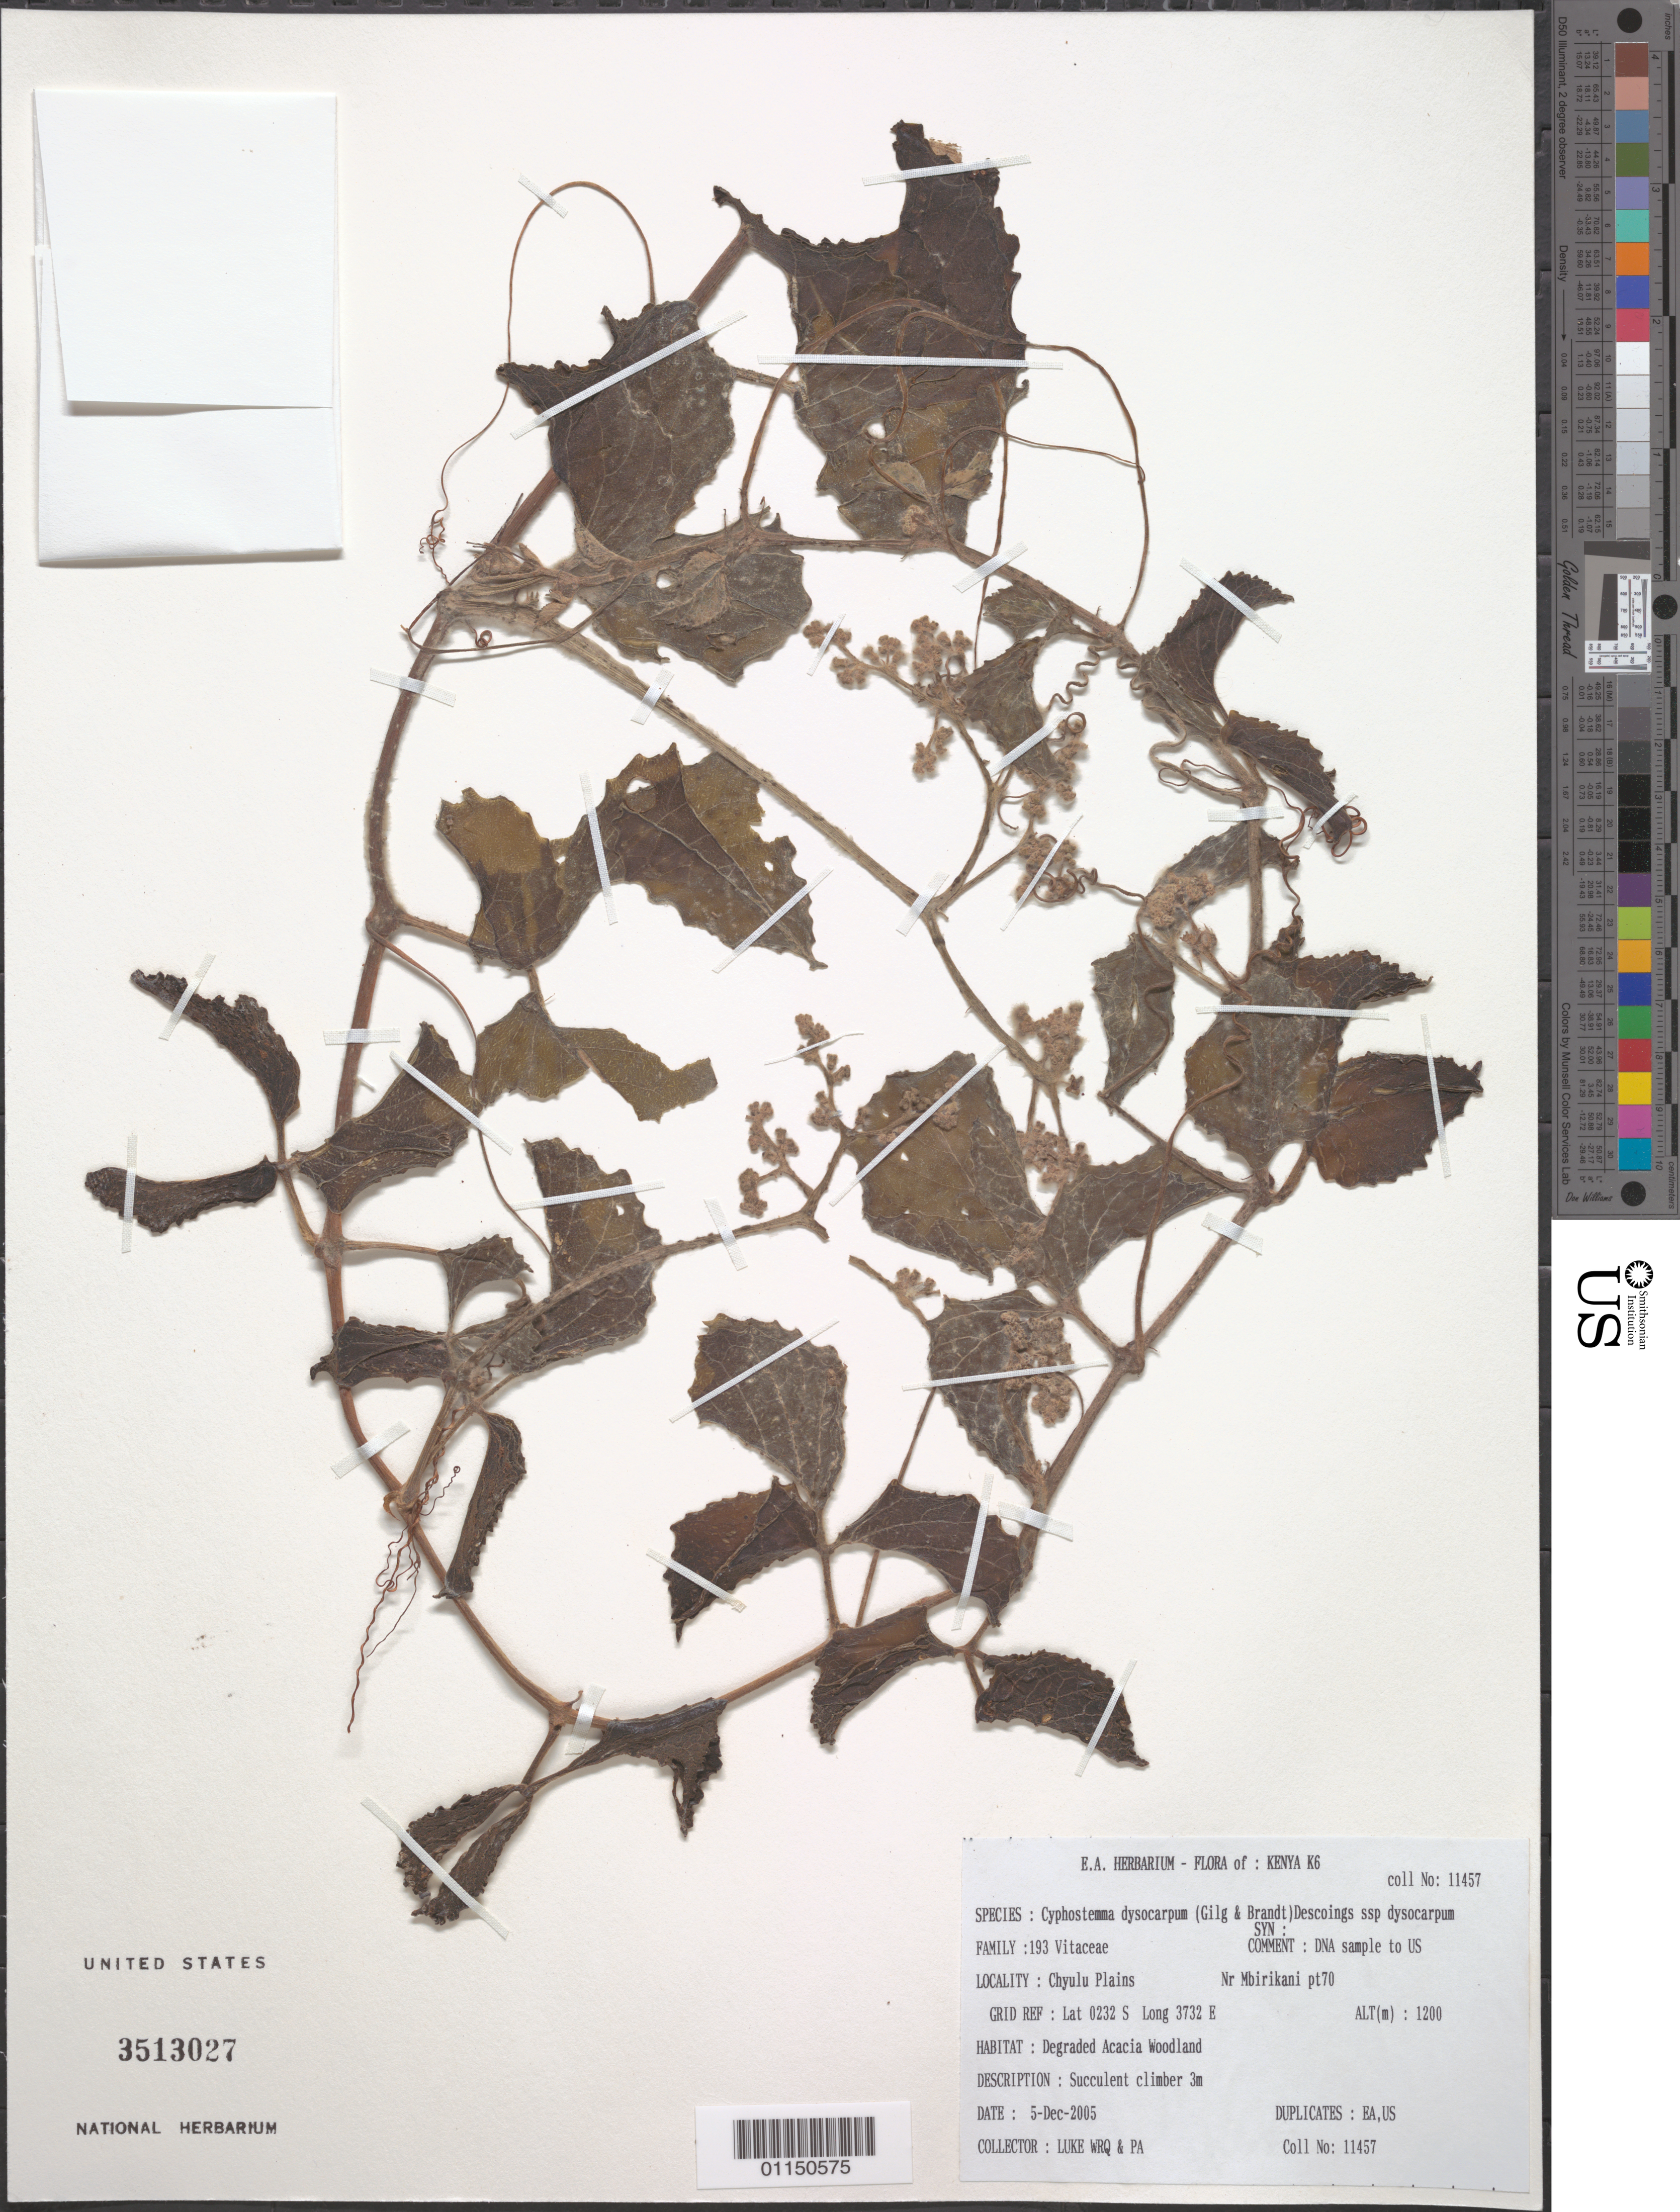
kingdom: Plantae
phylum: Tracheophyta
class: Magnoliopsida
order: Vitales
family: Vitaceae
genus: Cyphostemma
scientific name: Cyphostemma dysocarpum subsp. dysocarpum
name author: (Gilg & Brandt) Desc.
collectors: Q. Luke & P. Luke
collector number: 11457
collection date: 2005-12-05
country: Kenya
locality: Chyulu Plains. N Mbirikani. Pt70.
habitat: Degraded Acacia Woodland. Succulent climber.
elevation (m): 1200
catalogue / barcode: US 3513027